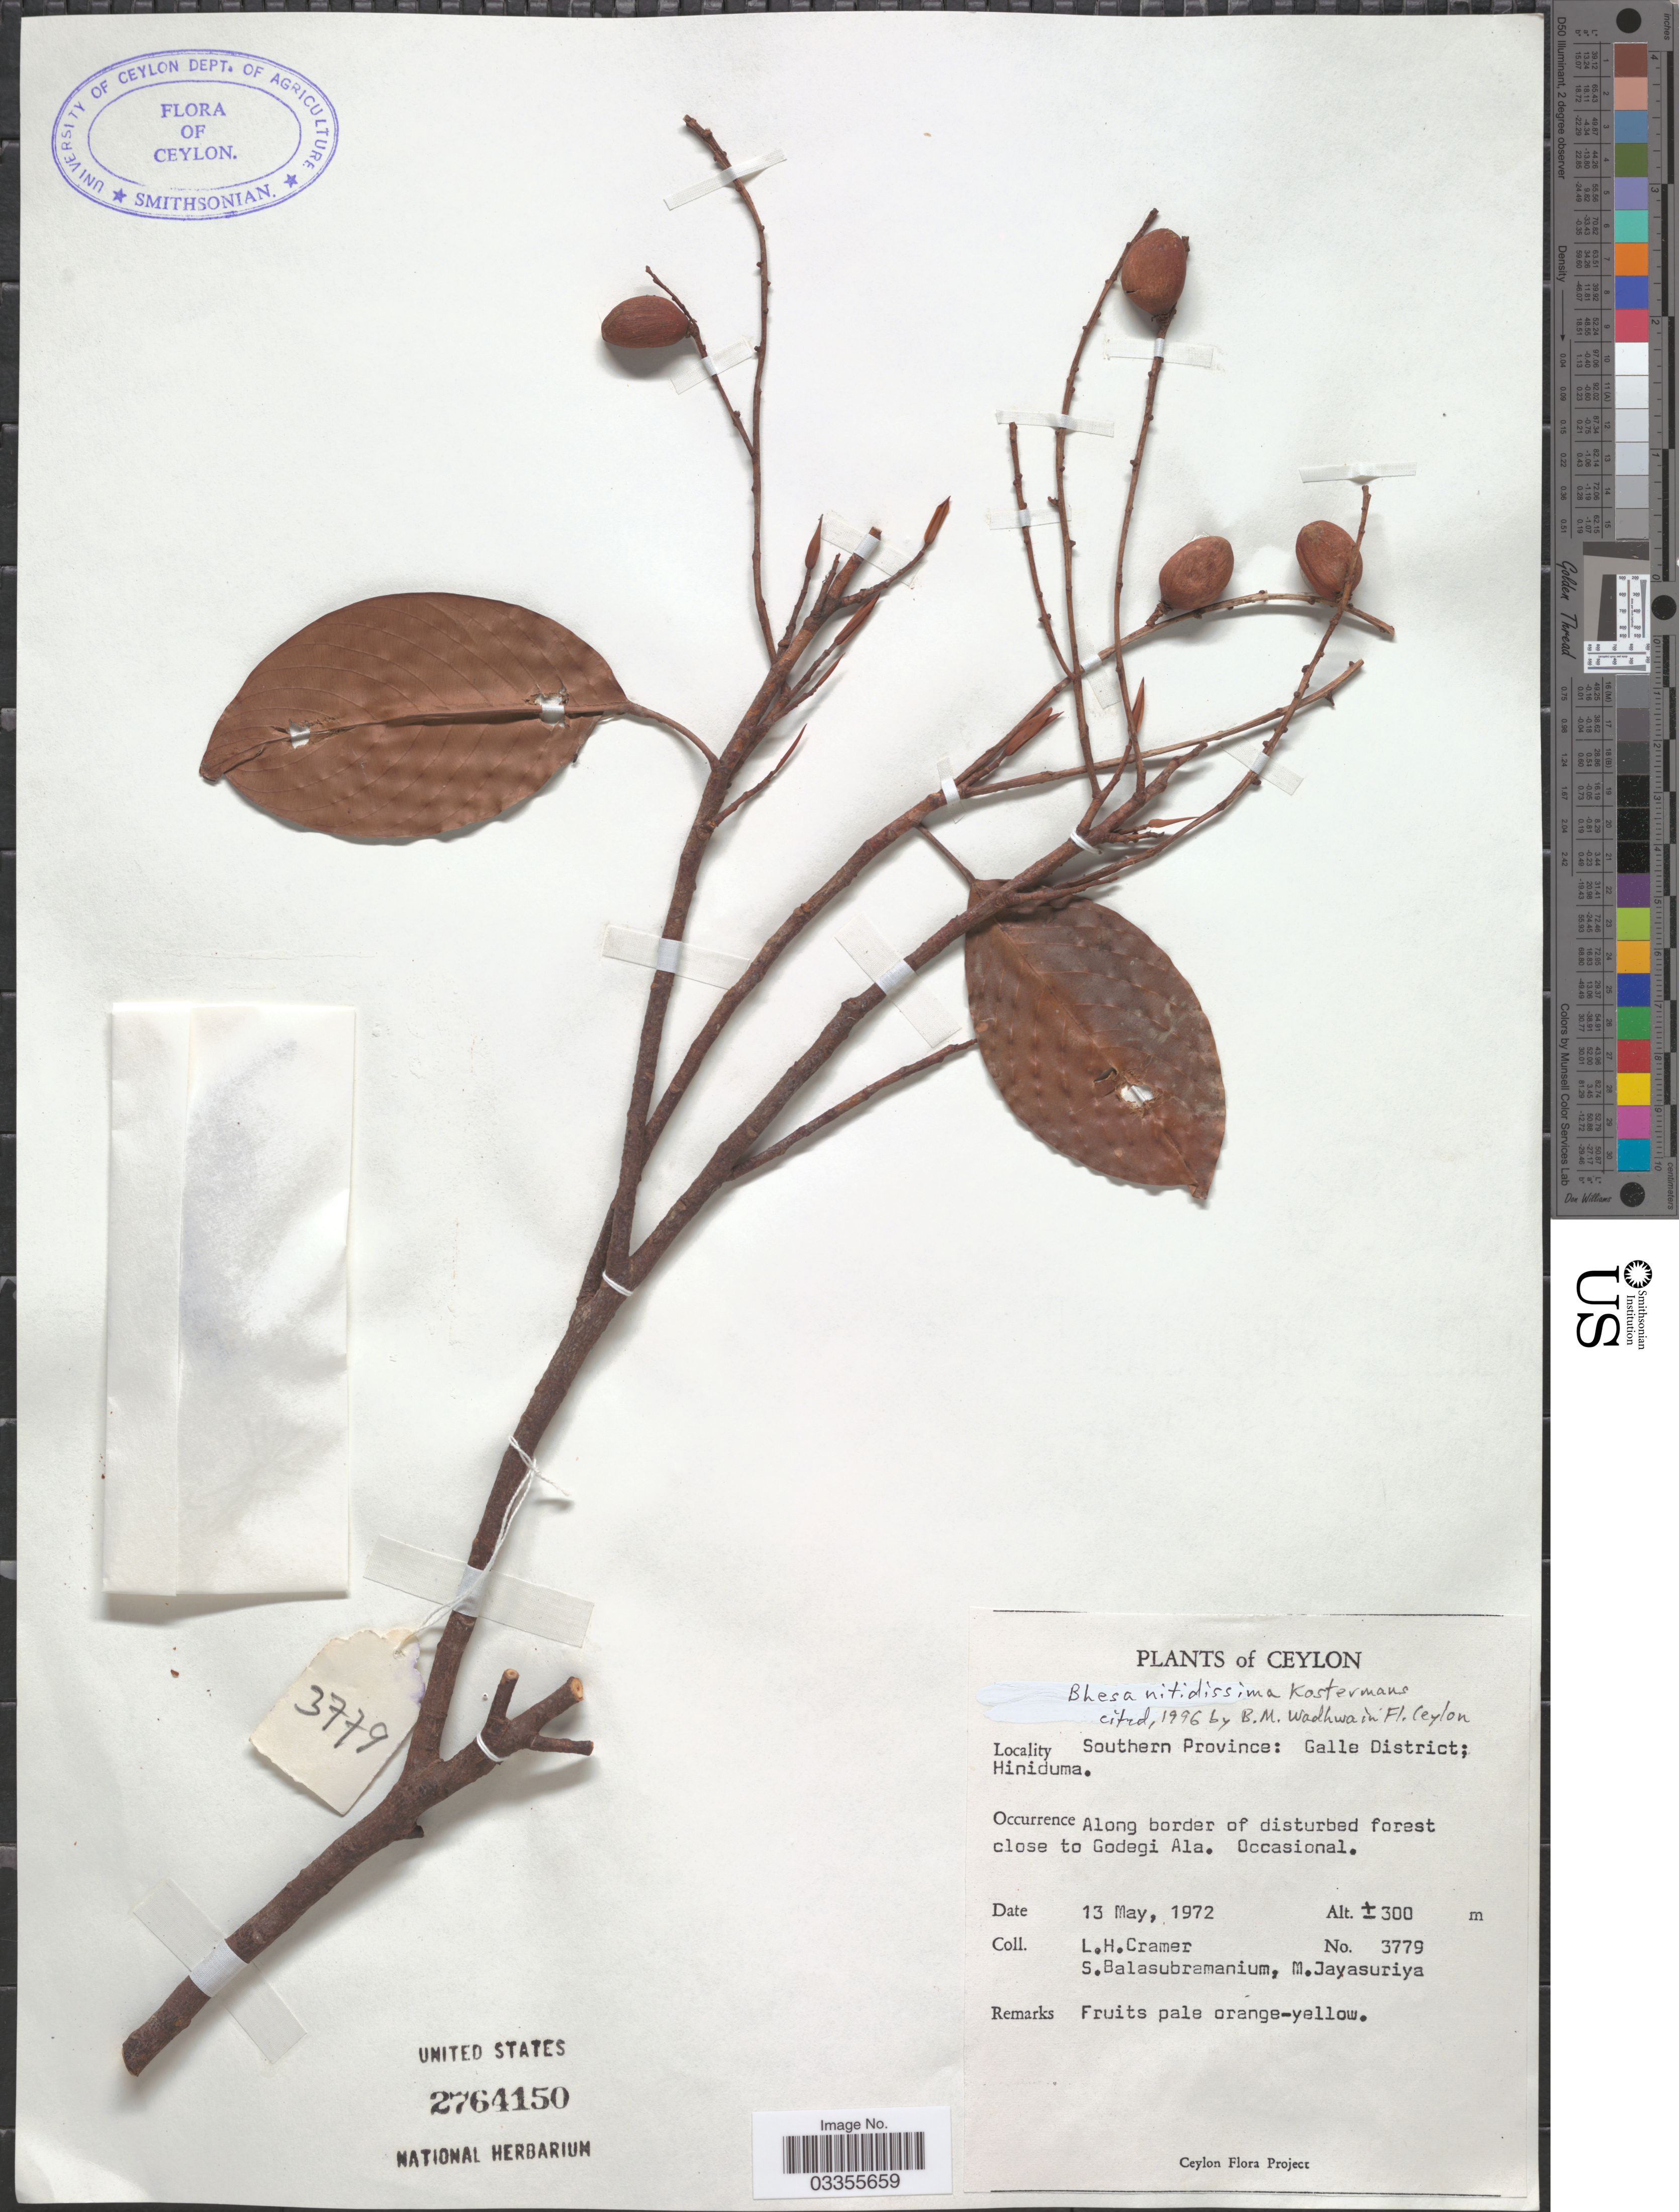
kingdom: Plantae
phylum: Tracheophyta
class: Magnoliopsida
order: Malpighiales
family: Centroplacaceae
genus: Bhesa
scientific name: Bhesa nitidissima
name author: Kosterm.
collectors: L. H. Cramer, S. Balasubramanium & M. Jayasuriya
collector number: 3779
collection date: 1972-05-13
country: Sri Lanka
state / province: Southern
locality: Ceylon. Galle District; Hiniduma. Along border of disturbed forest close to Godegi Ala.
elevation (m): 300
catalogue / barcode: US 2764150